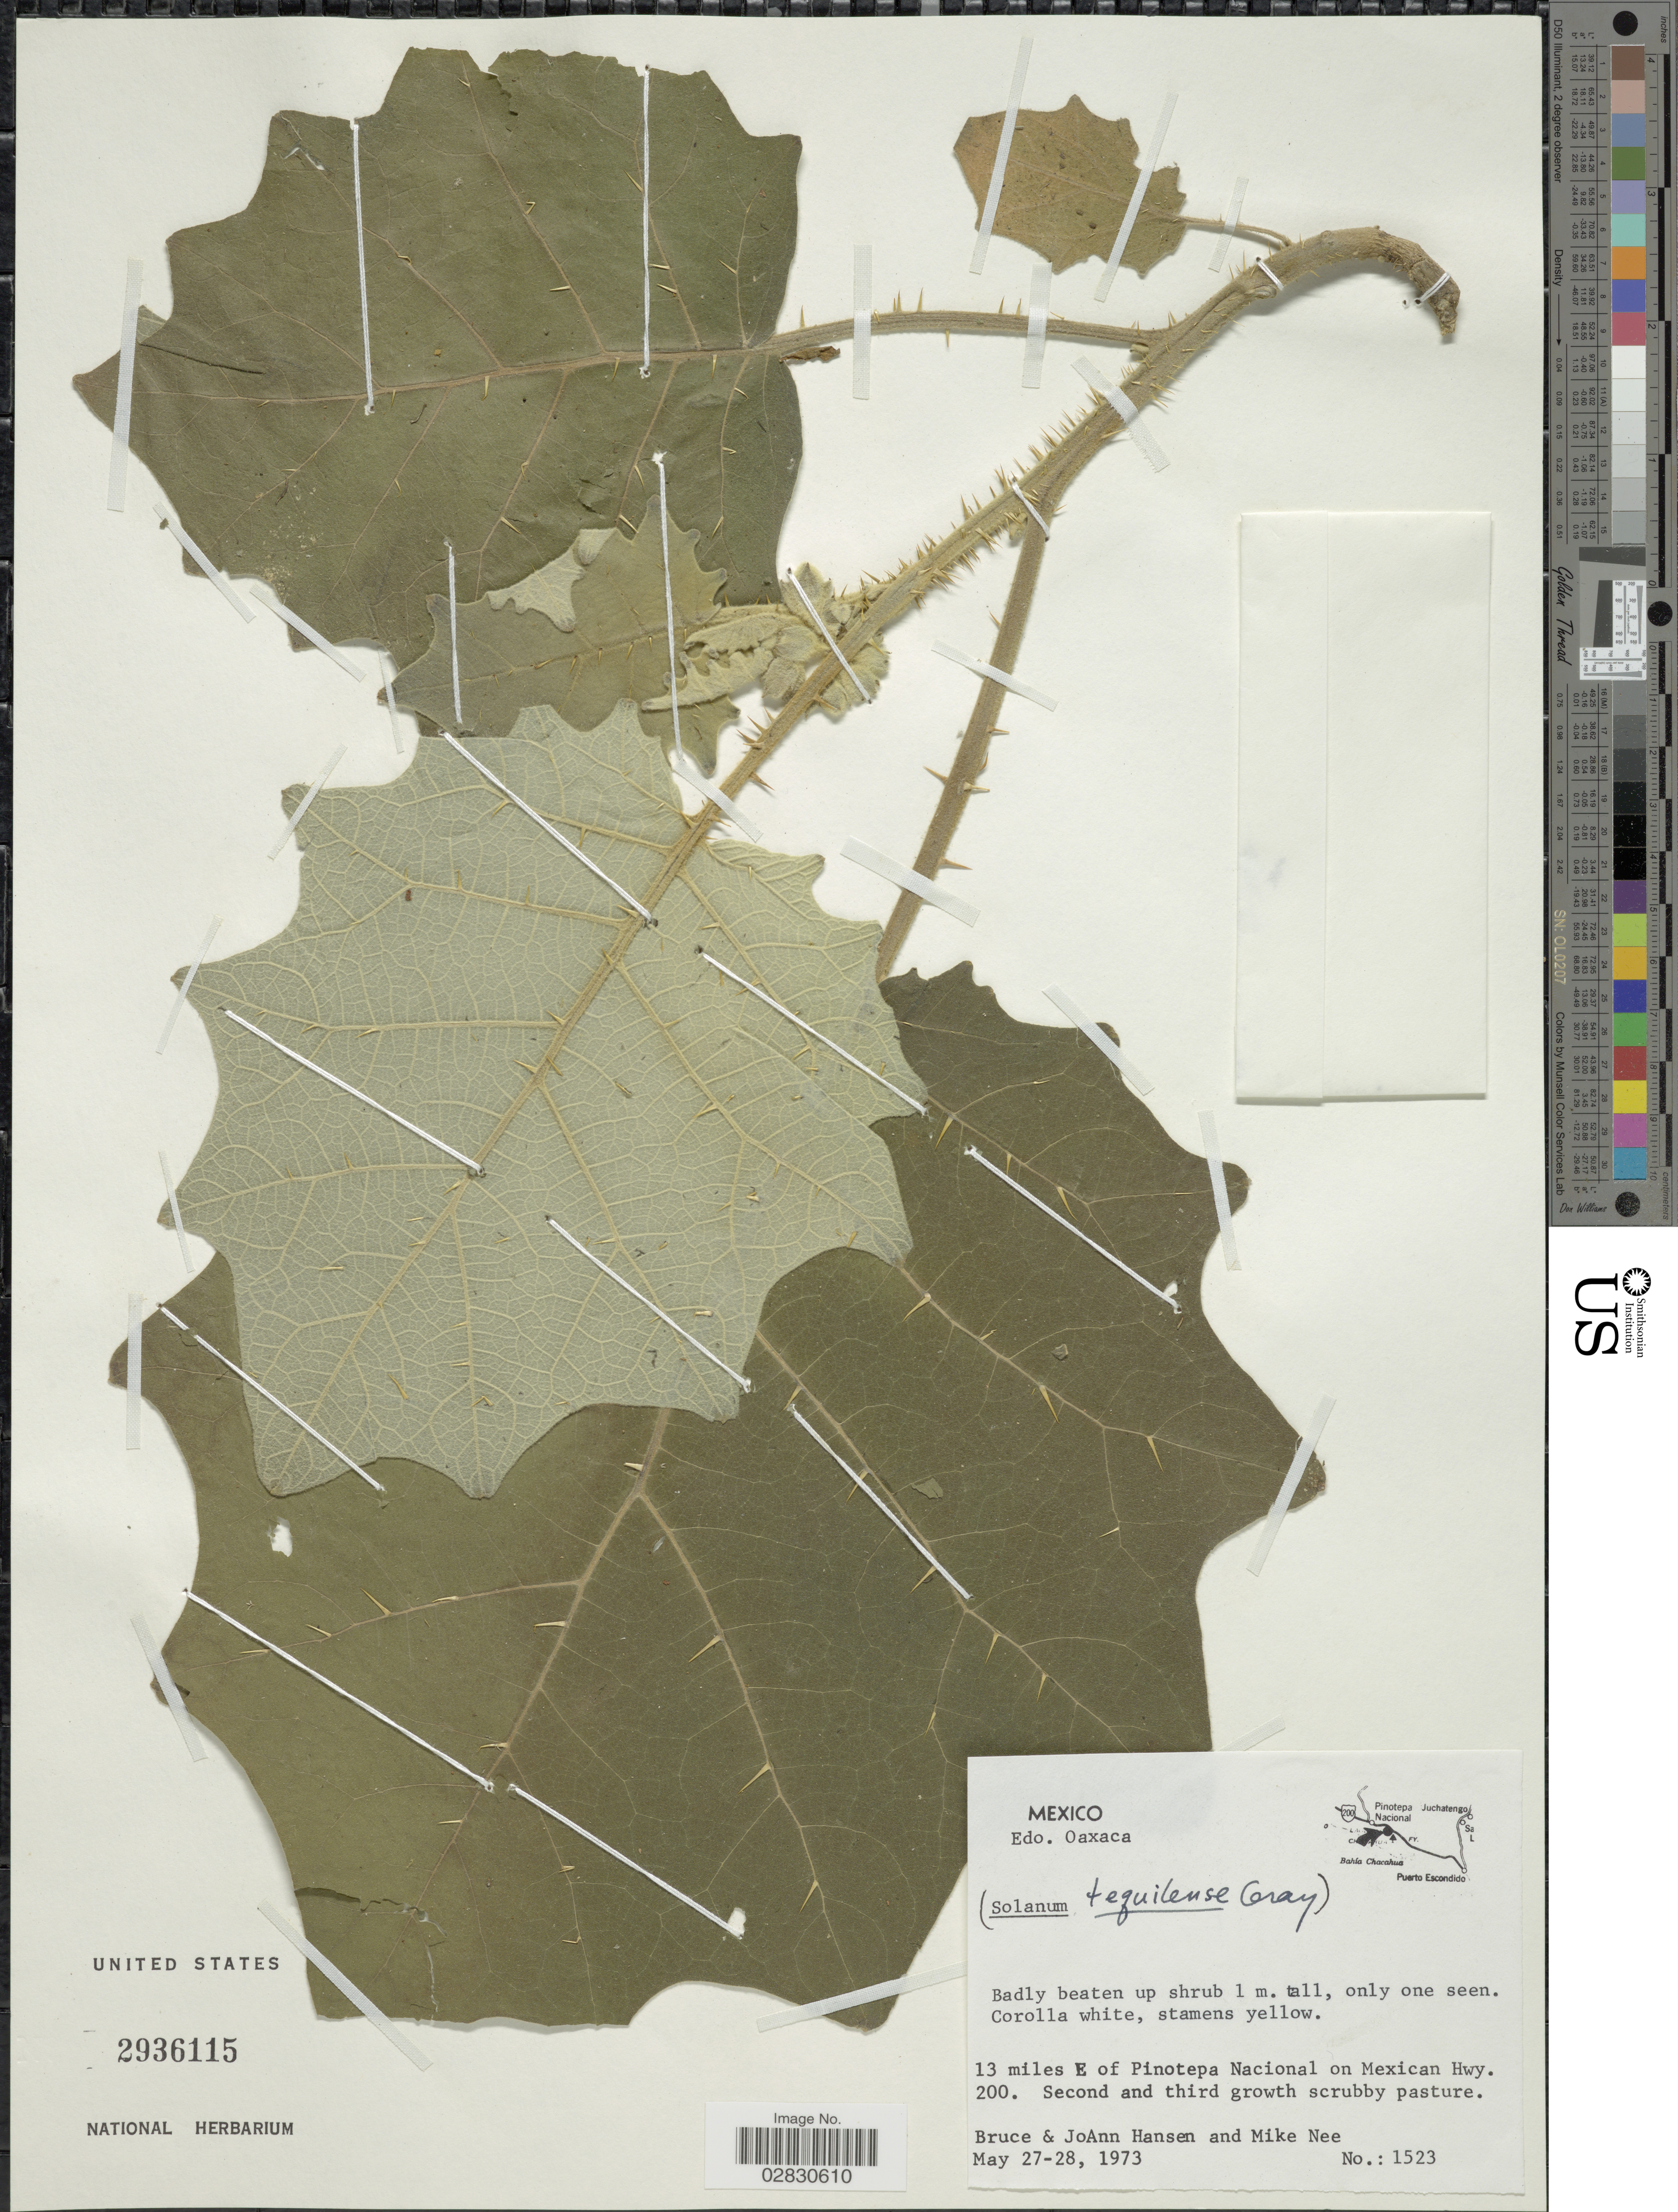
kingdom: Plantae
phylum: Tracheophyta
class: Magnoliopsida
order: Solanales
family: Solanaceae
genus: Solanum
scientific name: Solanum tequilense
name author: A. Gray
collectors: B. Hansen, J. Hansen & M. Nee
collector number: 1523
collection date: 1973-05-27/1973-05-28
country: Mexico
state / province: Oaxaca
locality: Edo. Oaxaca, 13 miles E of Pinotepa Nacional on Mexican Hwy. 200.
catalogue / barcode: US 2936115